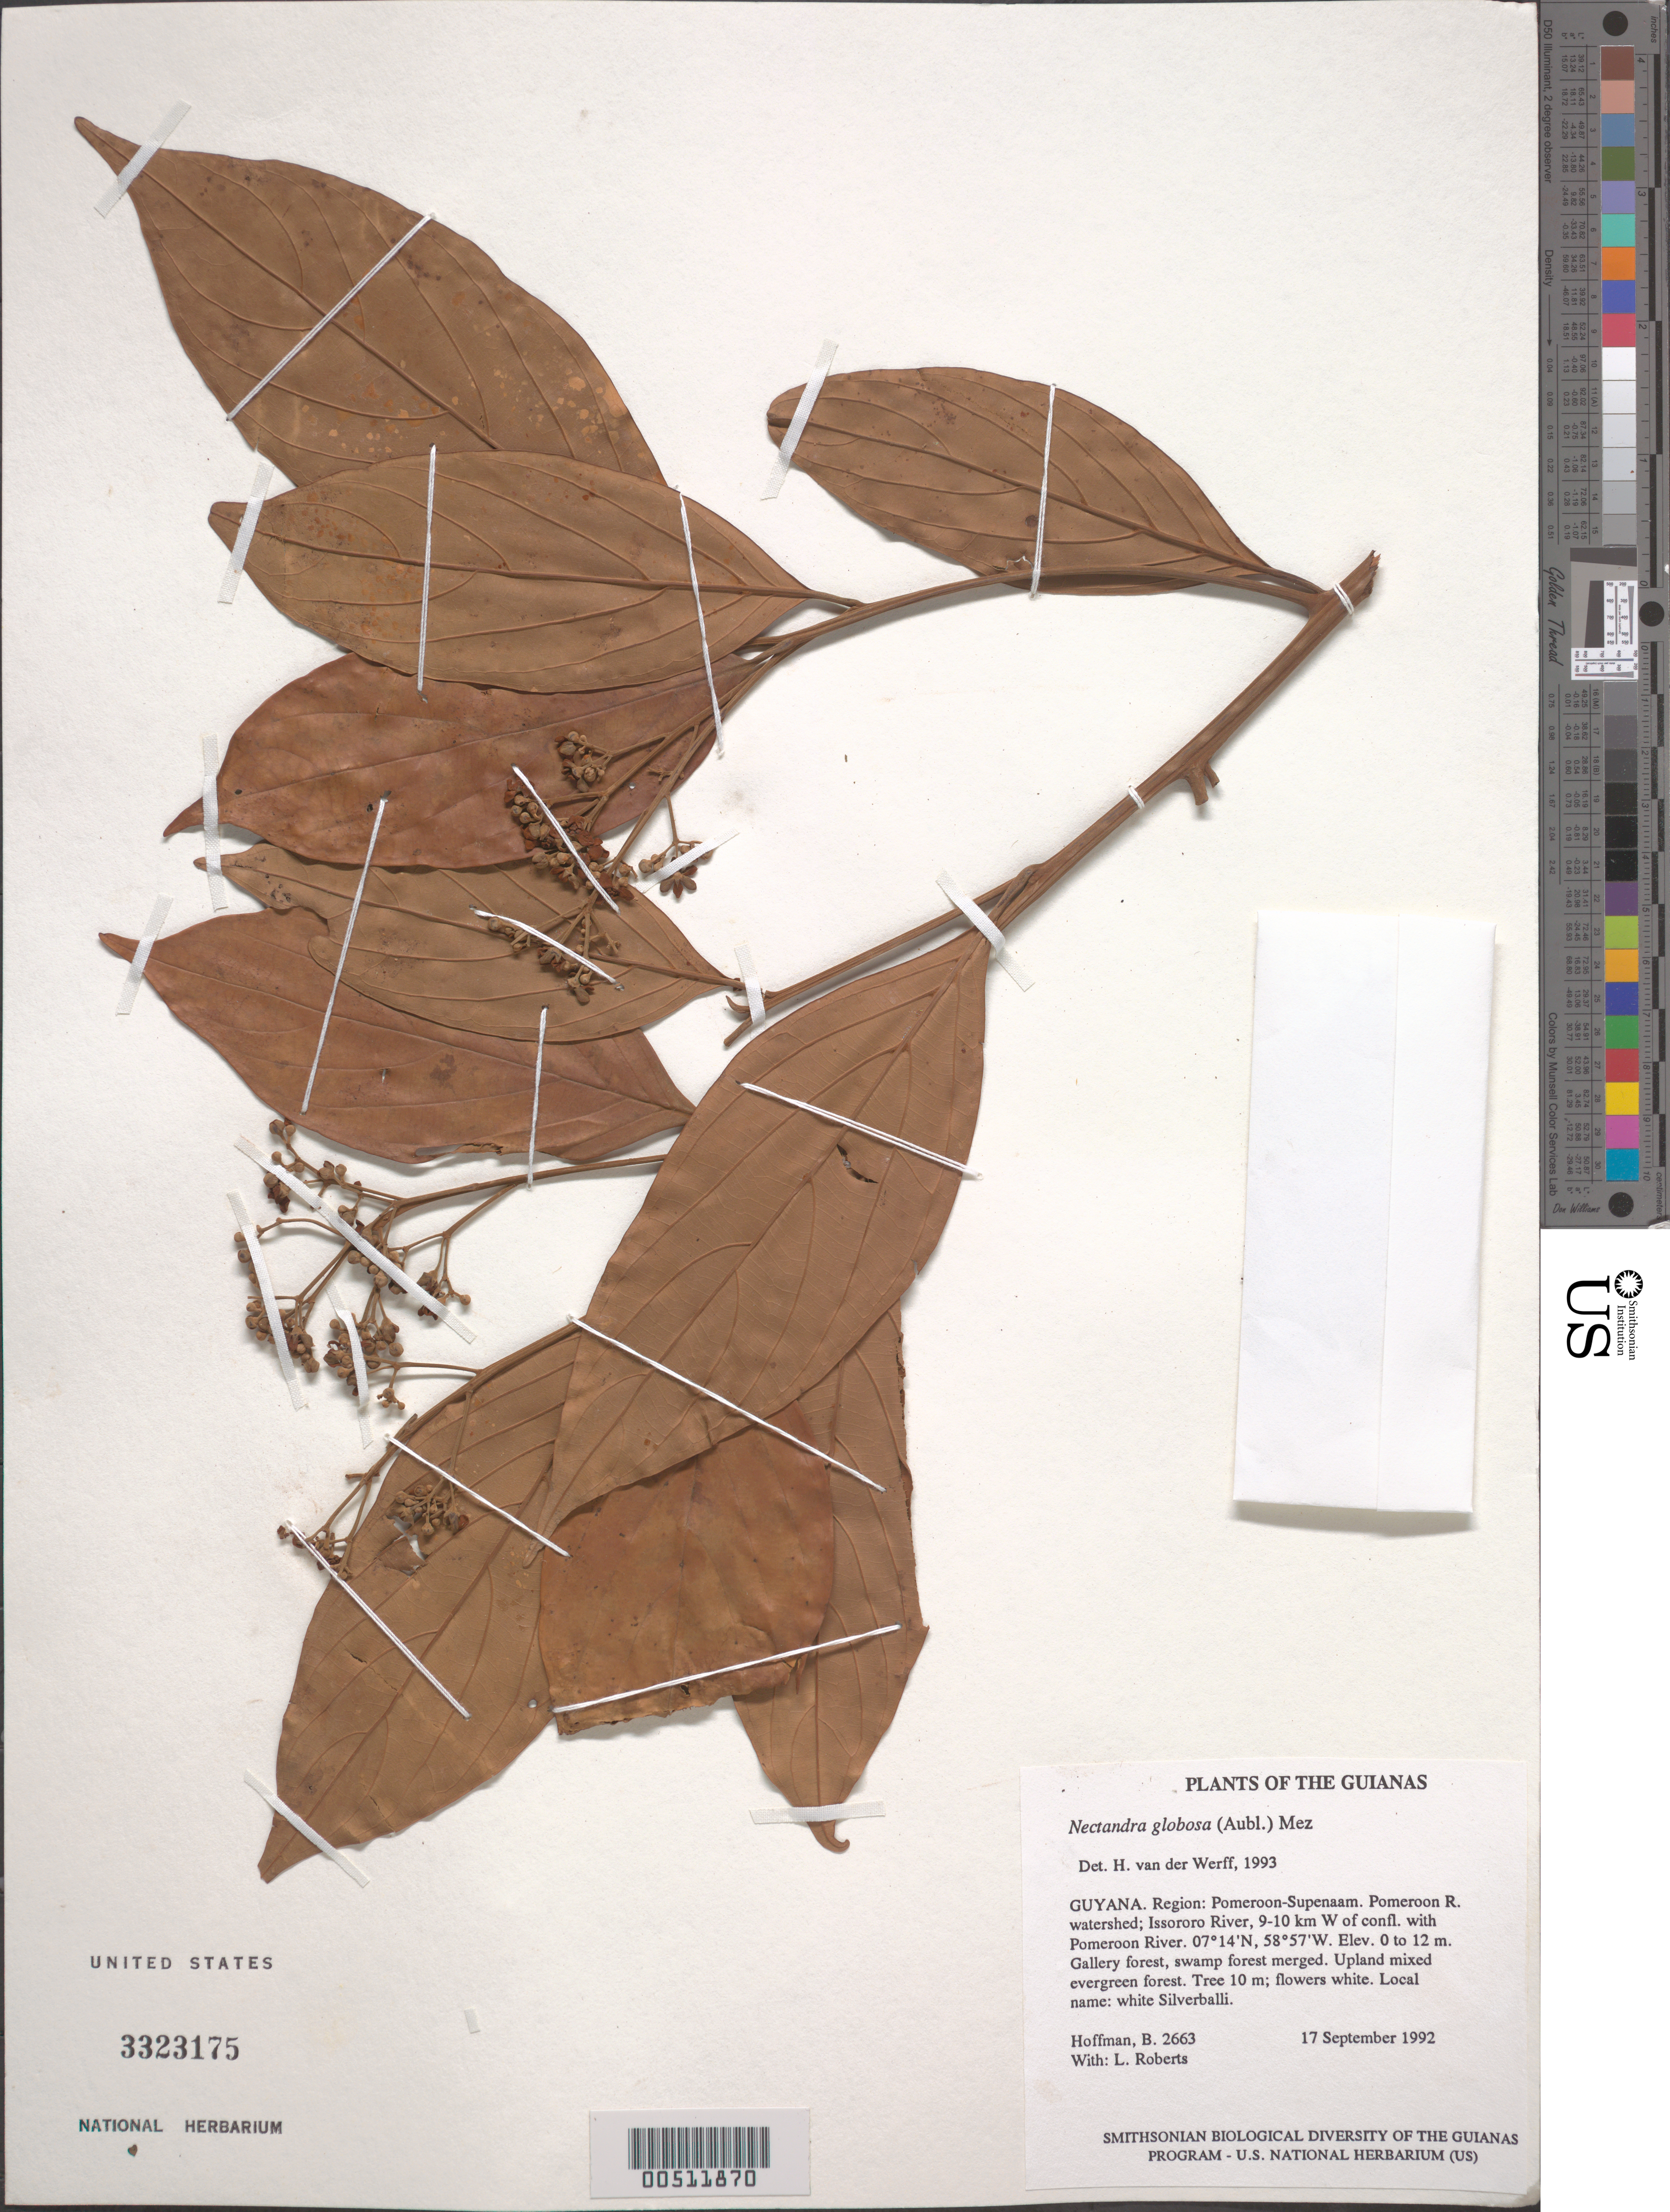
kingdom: Plantae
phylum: Tracheophyta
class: Magnoliopsida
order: Laurales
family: Lauraceae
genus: Nectandra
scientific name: Nectandra globosa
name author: (Aubl.) Mez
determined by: van der Werff, H., (MO), Missouri Botanical Garden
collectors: B. Hoffman & L. Roberts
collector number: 2663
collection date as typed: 17 September 1992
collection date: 1992-09-17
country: Guyana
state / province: Pomeroon-Supenaam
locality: Pomeroon River watershed; Issororo River, 9-10 km W of confluence with Pomeroon River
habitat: Gallery forest, swamp forest merged. Upland mixed evergreen forest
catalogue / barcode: US 3323175